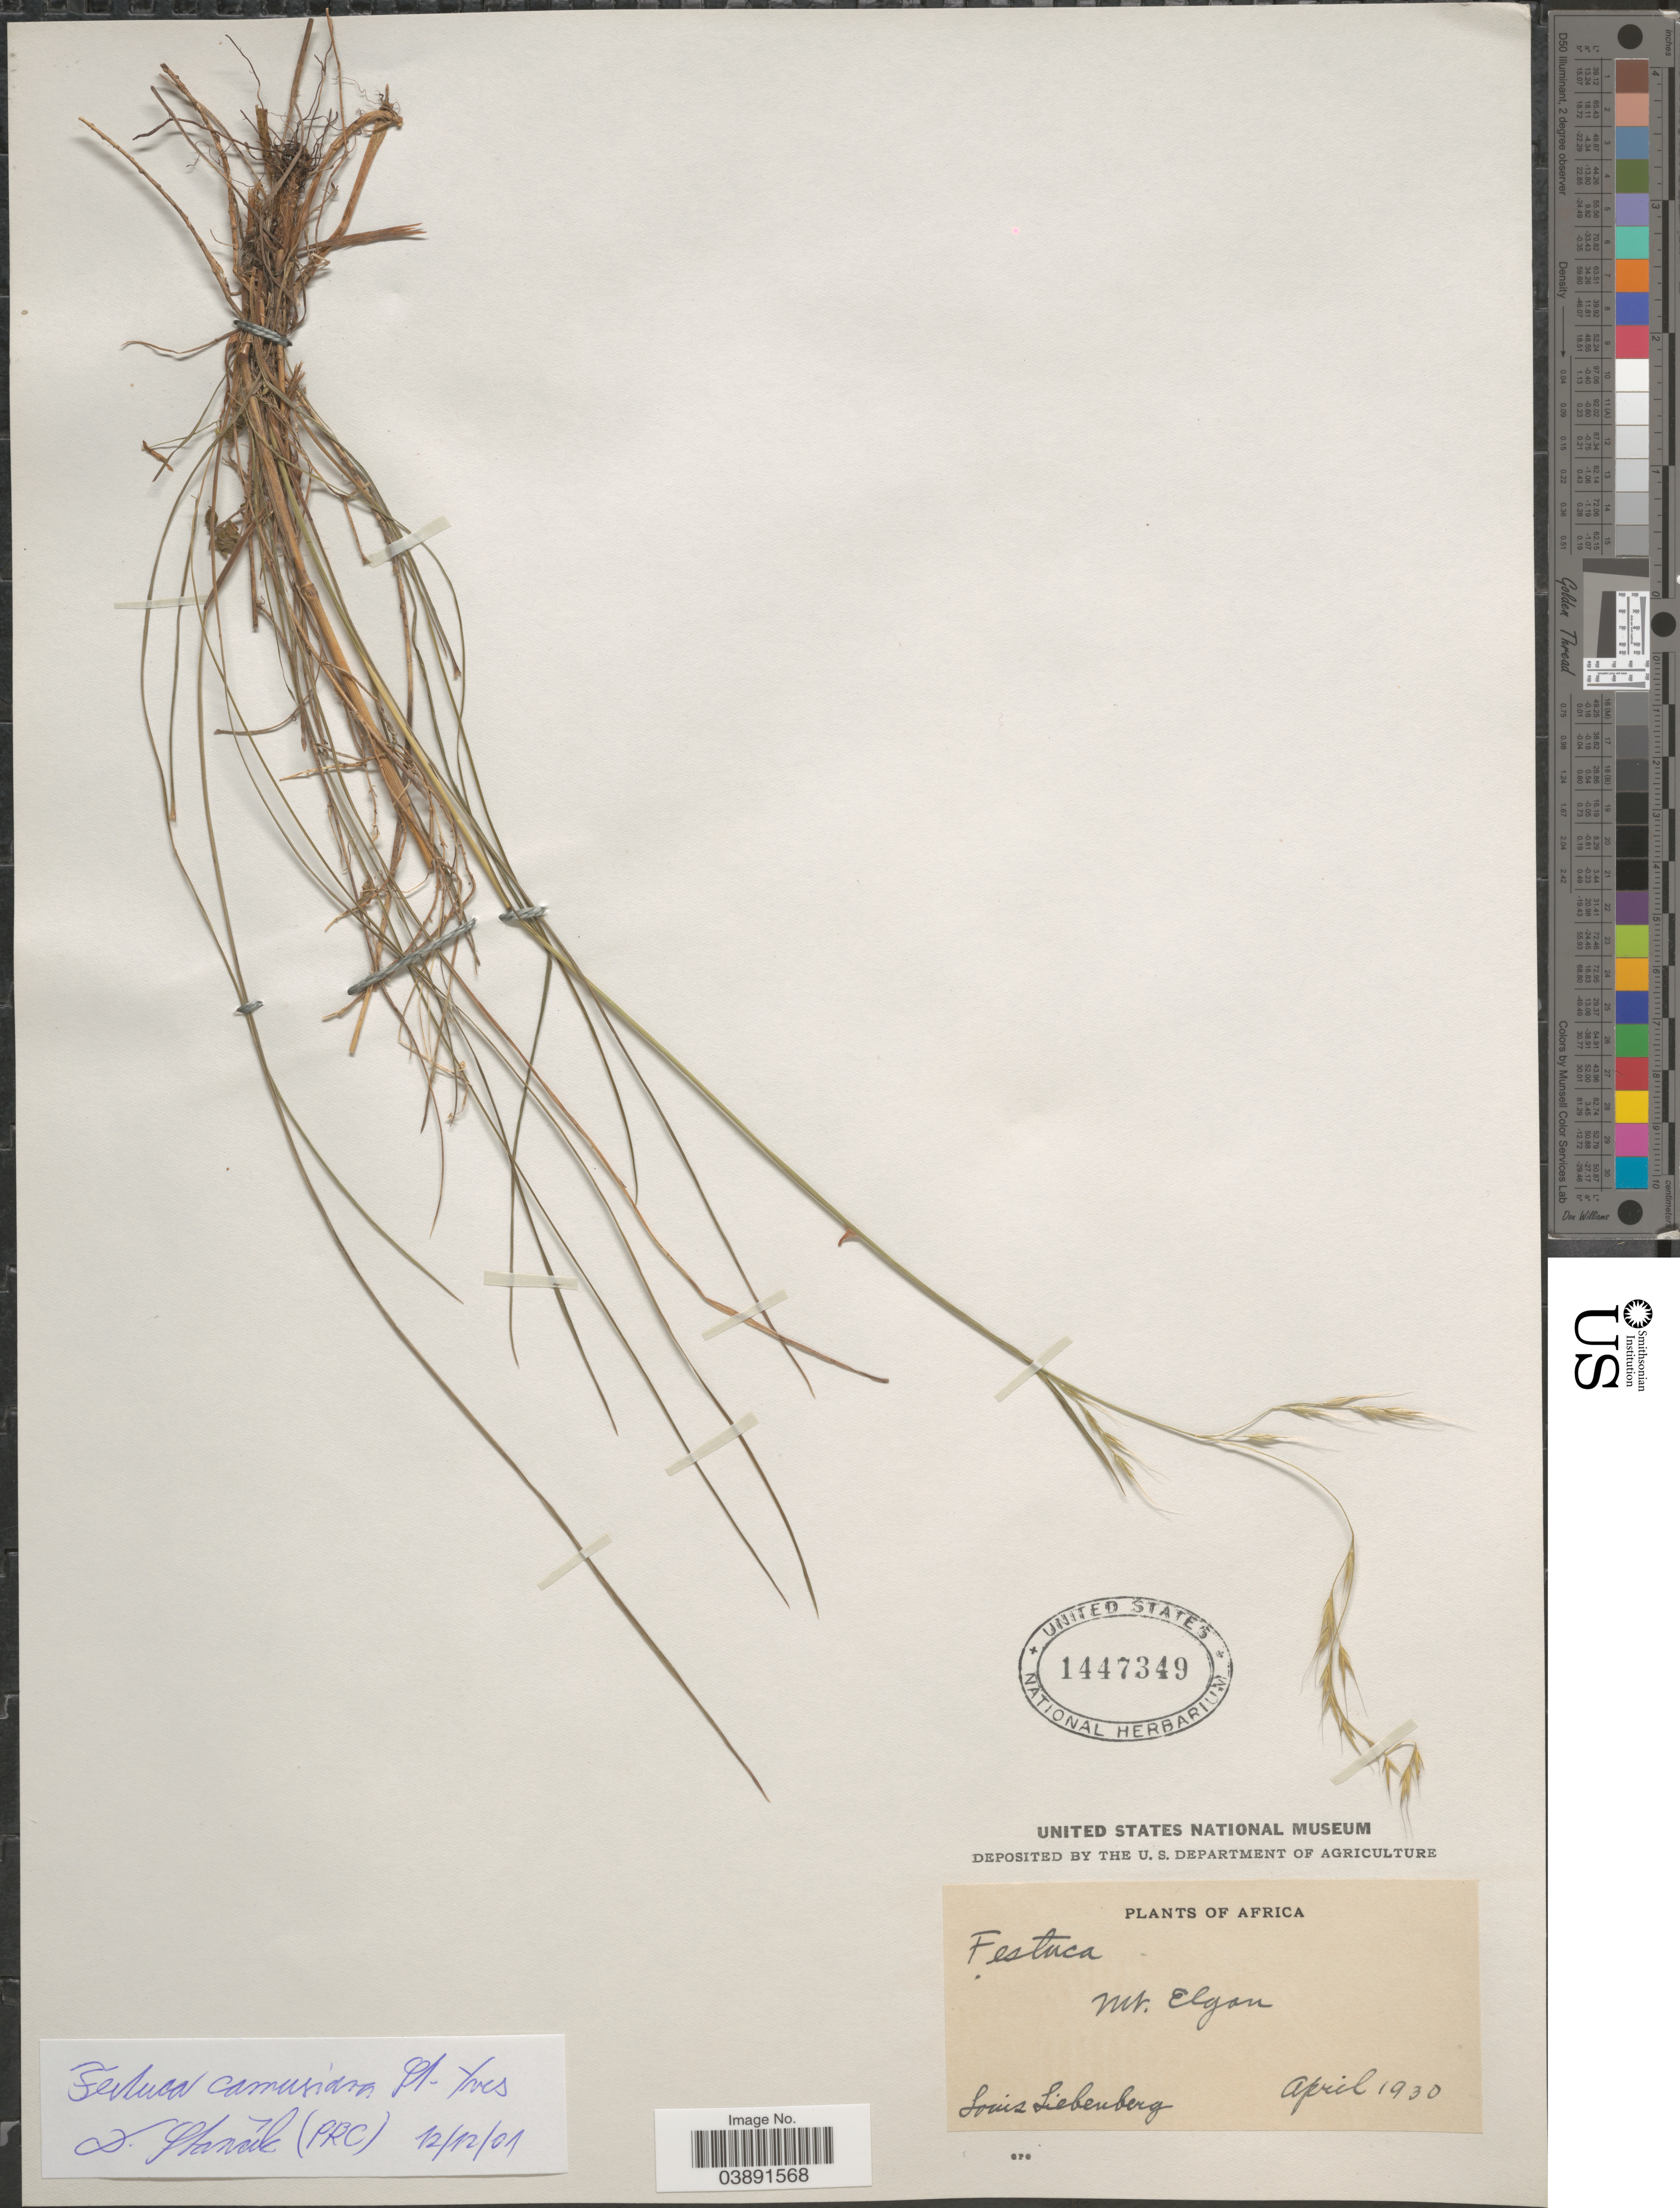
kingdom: Plantae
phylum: Tracheophyta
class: Liliopsida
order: Poales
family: Poaceae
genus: Festuca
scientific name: Festuca chodatiana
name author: (St.-Yves) E.B. Alexeev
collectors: L. Liebenberg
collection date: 1930-04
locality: Africa. Mt. Elgon.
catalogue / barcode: US 1447349